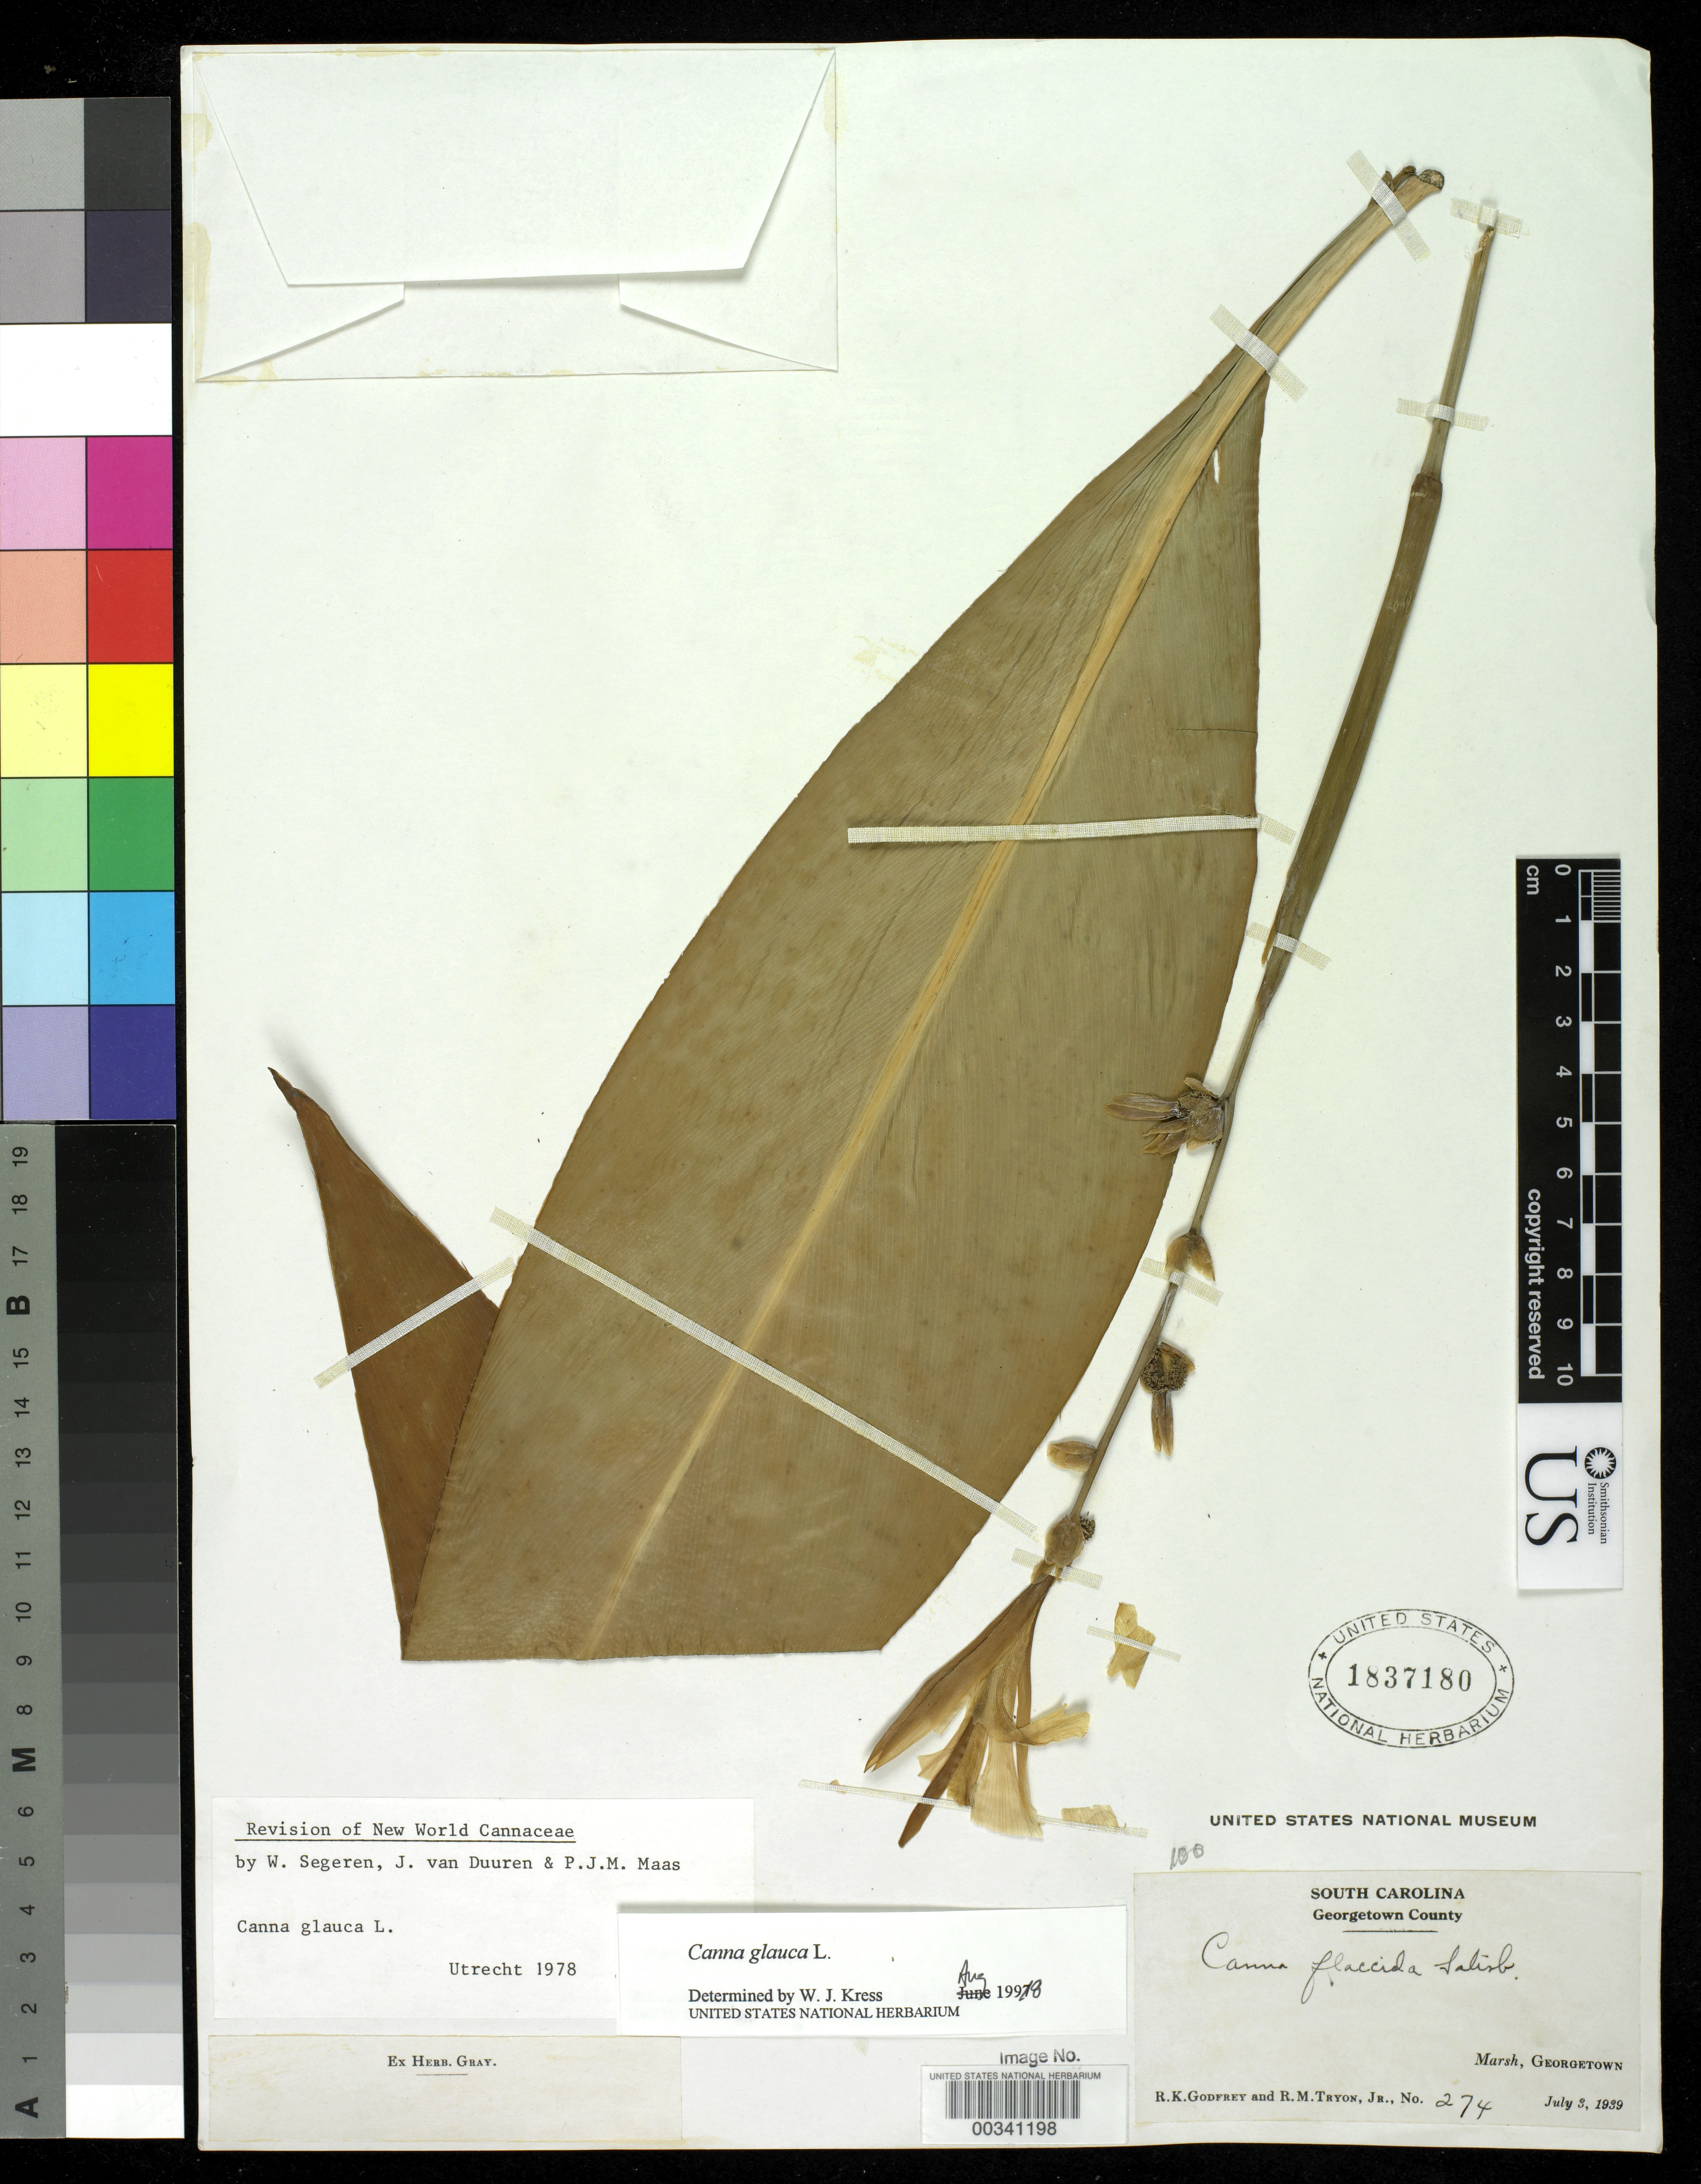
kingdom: Plantae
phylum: Tracheophyta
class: Liliopsida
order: Zingiberales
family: Cannaceae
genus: Canna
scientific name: Canna sp.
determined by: Maas, Paul J. M.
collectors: E. Valeur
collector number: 609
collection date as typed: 10 Jan 1931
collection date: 1931-01-10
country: Dominican Republic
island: Hispaniola Island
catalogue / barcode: US 1477238